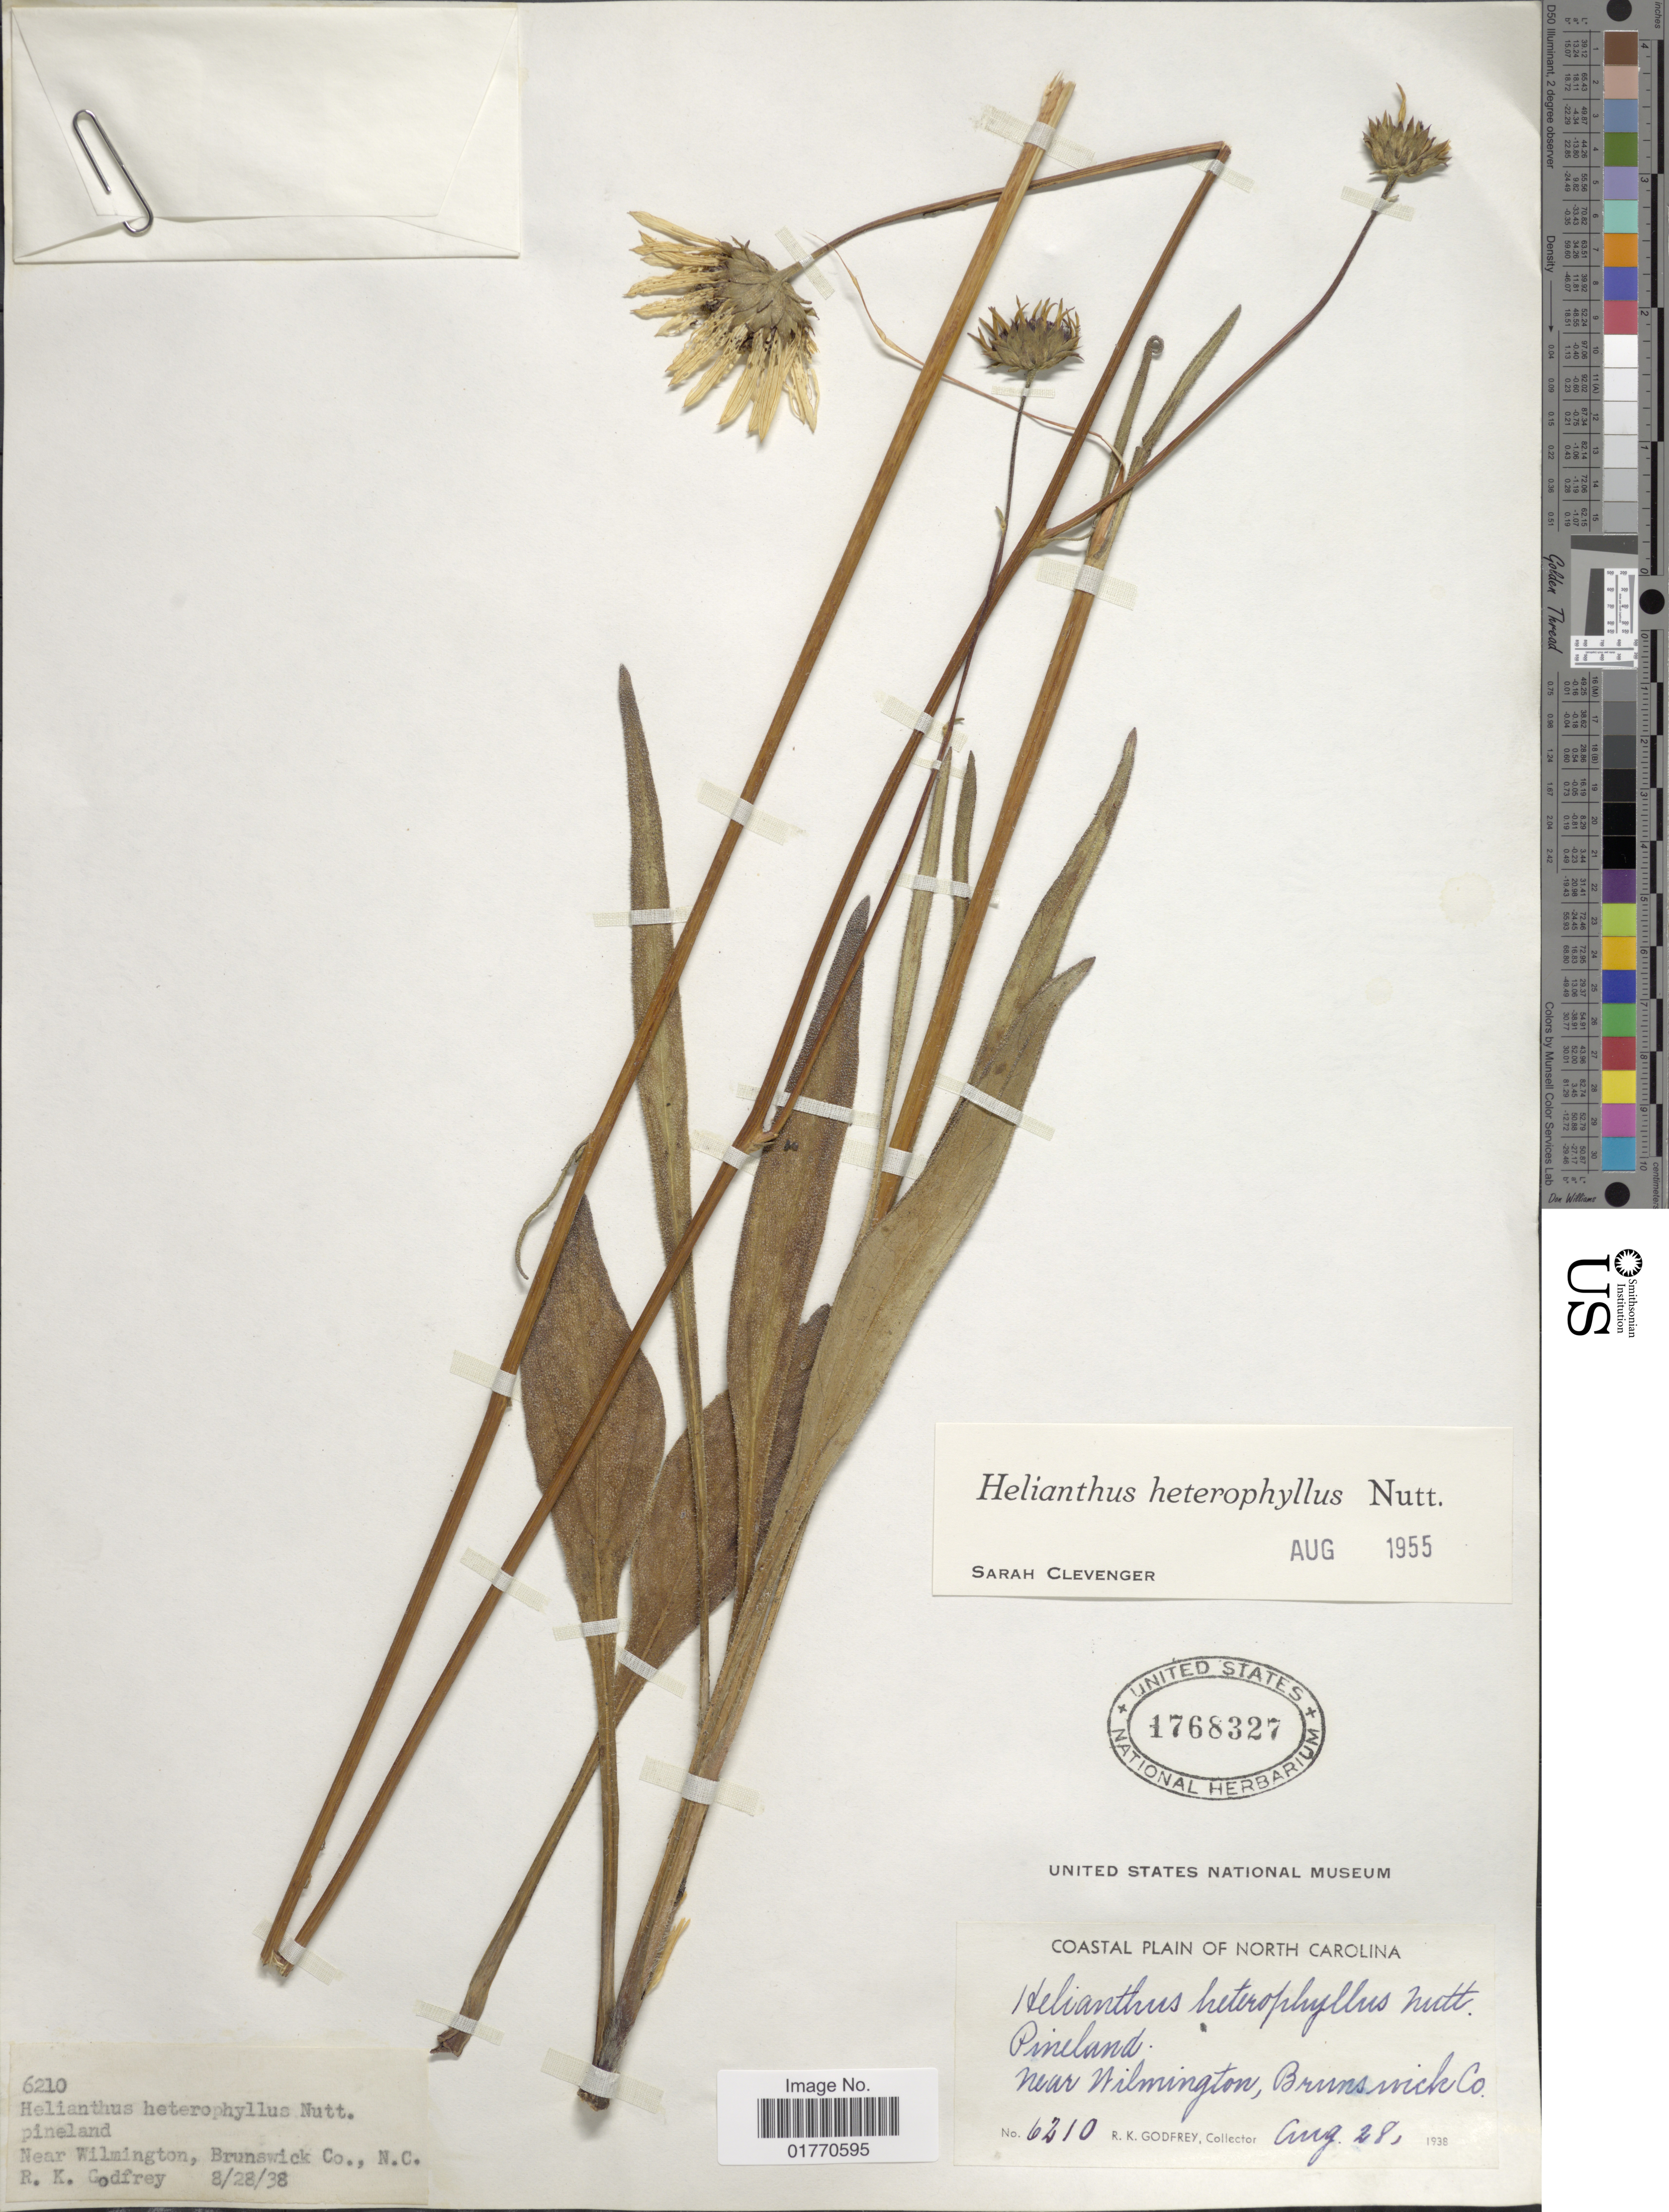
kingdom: Plantae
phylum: Tracheophyta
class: Magnoliopsida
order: Asterales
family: Asteraceae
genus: Helianthus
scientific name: Helianthus heterophyllus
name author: Nutt.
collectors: R. K. Godfrey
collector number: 6210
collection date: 1938-08-28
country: United States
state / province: North Carolina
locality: Pineland, near Wilmington, Brunswick Co.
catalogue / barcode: US 1768327